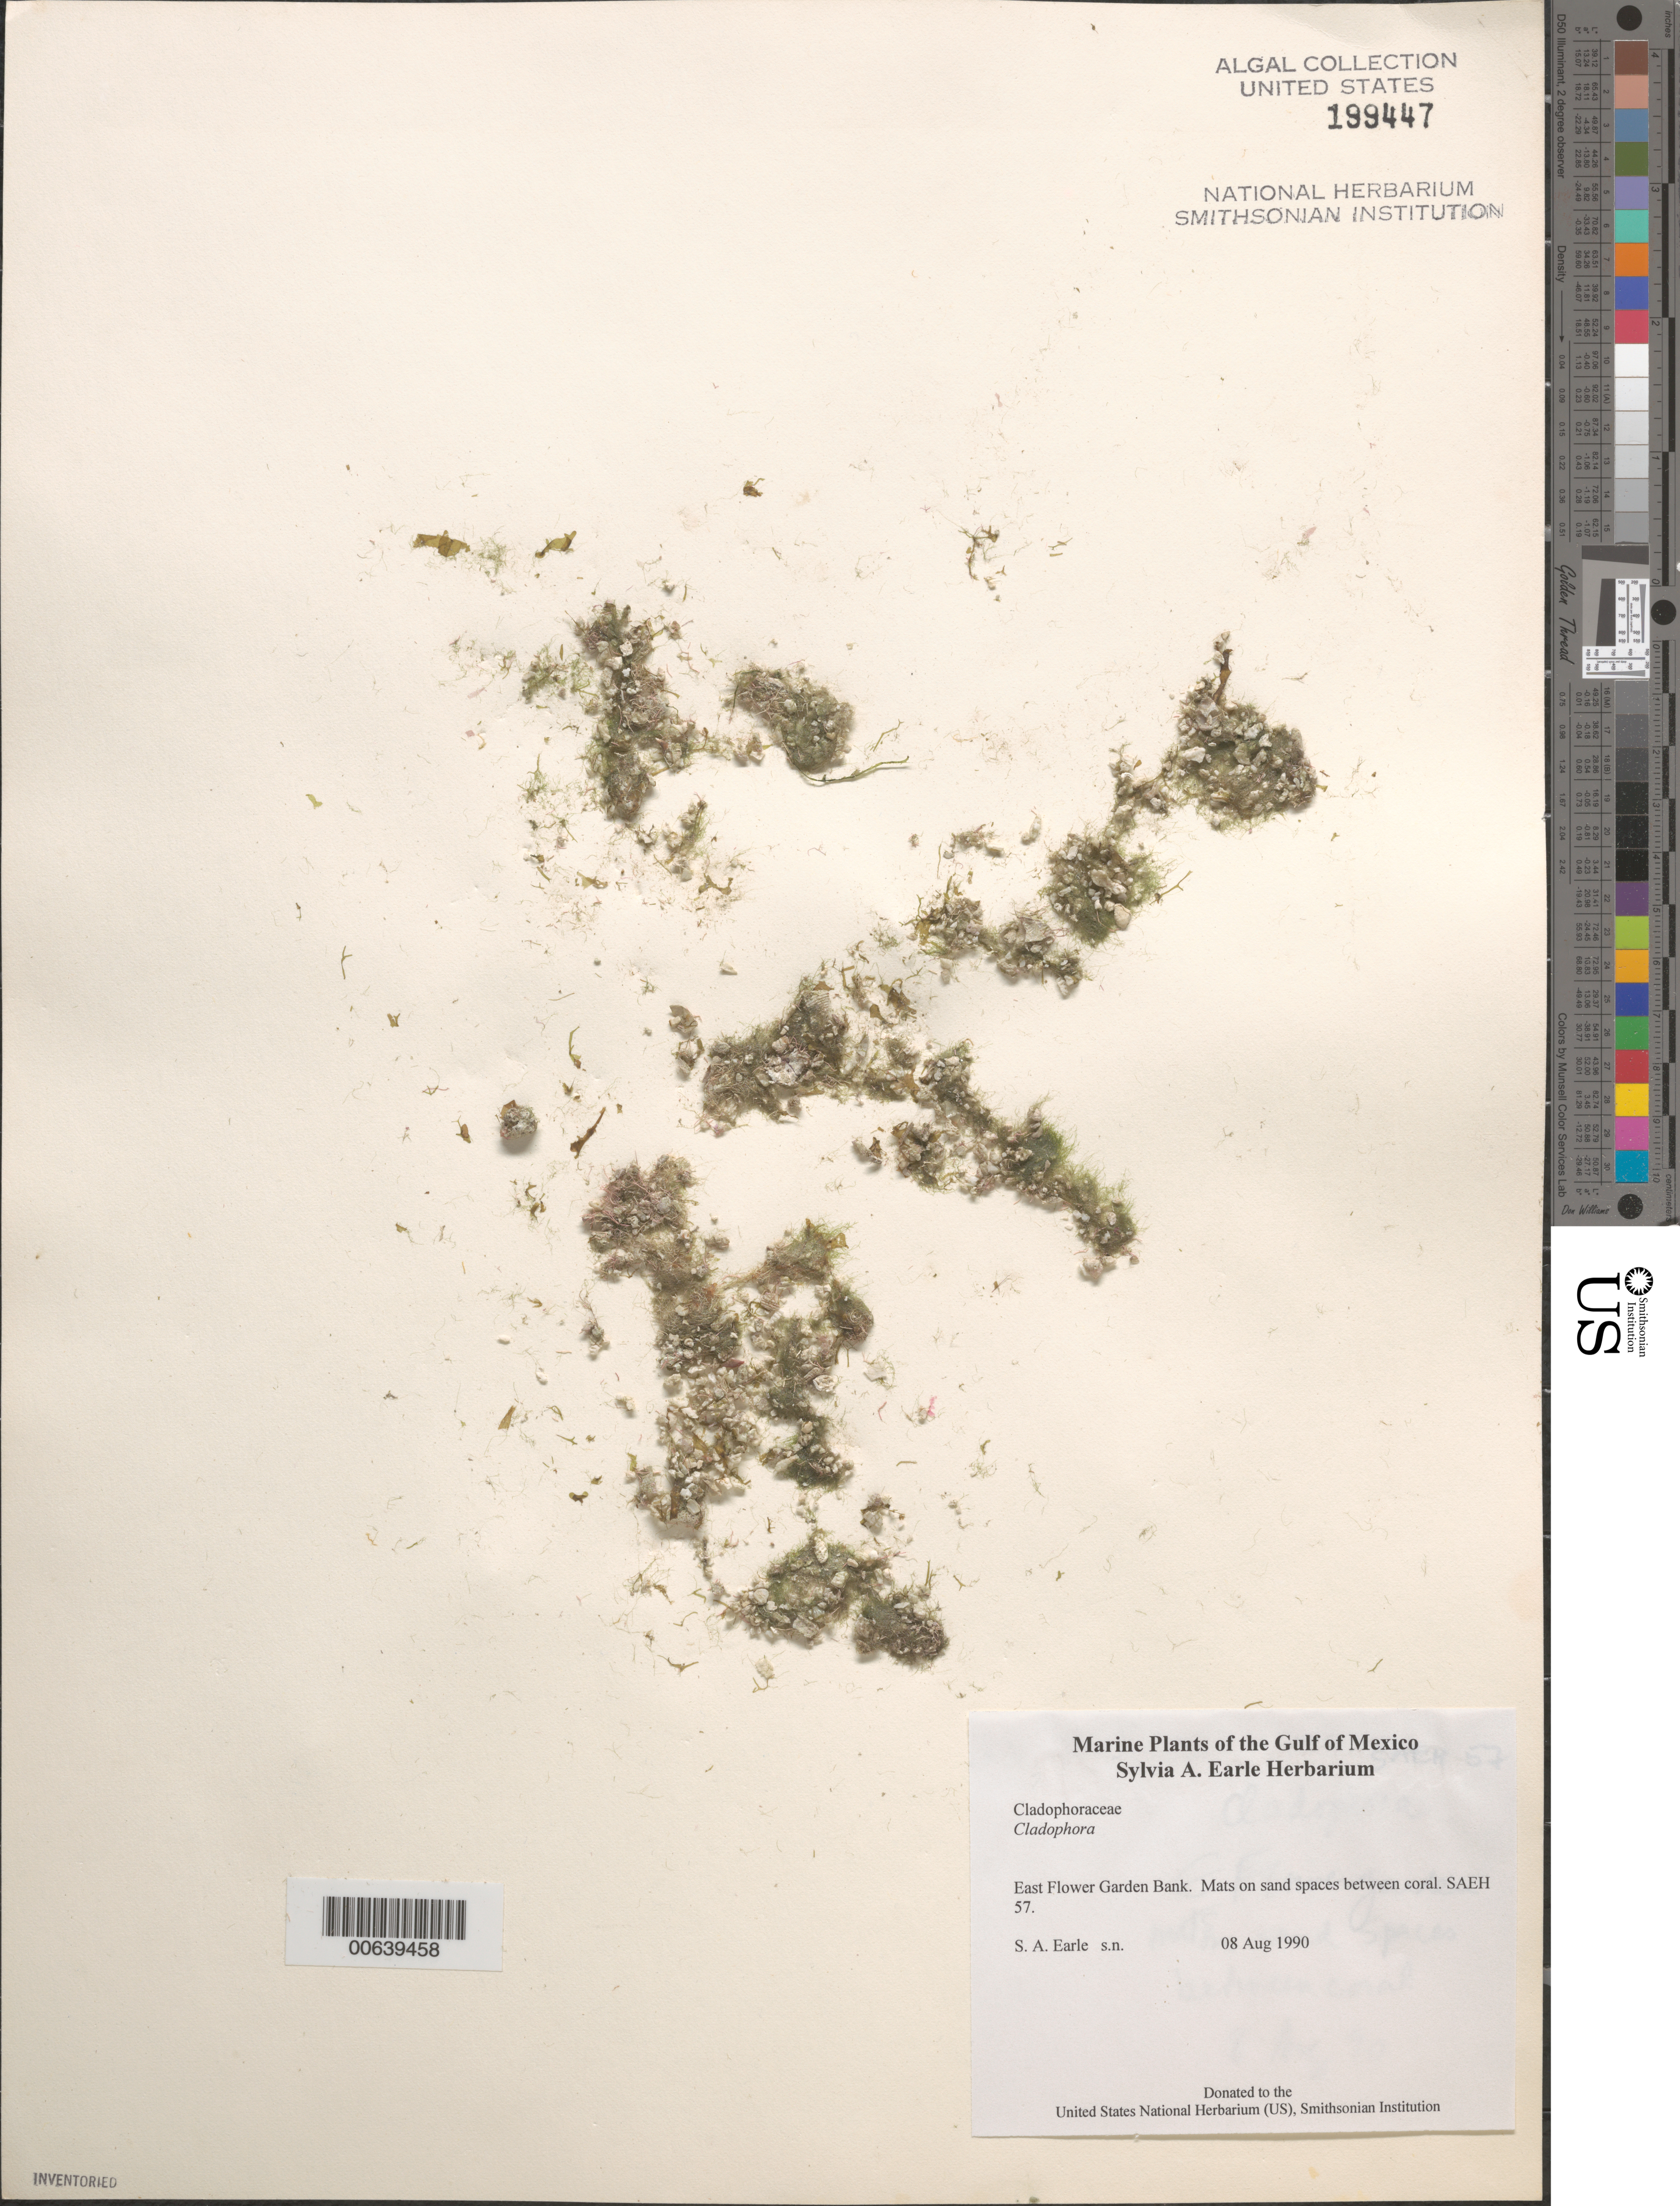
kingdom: Plantae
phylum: Chlorophyta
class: Ulvophyceae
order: Cladophorales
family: Cladophoraceae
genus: Cladophora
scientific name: Cladophora sp.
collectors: S. A. Earle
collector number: SAEH 57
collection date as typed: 08 Aug 1990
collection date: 1990-08-08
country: United States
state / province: Louisiana / Texas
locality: East Flower Garden Bank, Flower Garden Banks National Marine Sanctuary, Gulf of Mexico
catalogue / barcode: US 199447